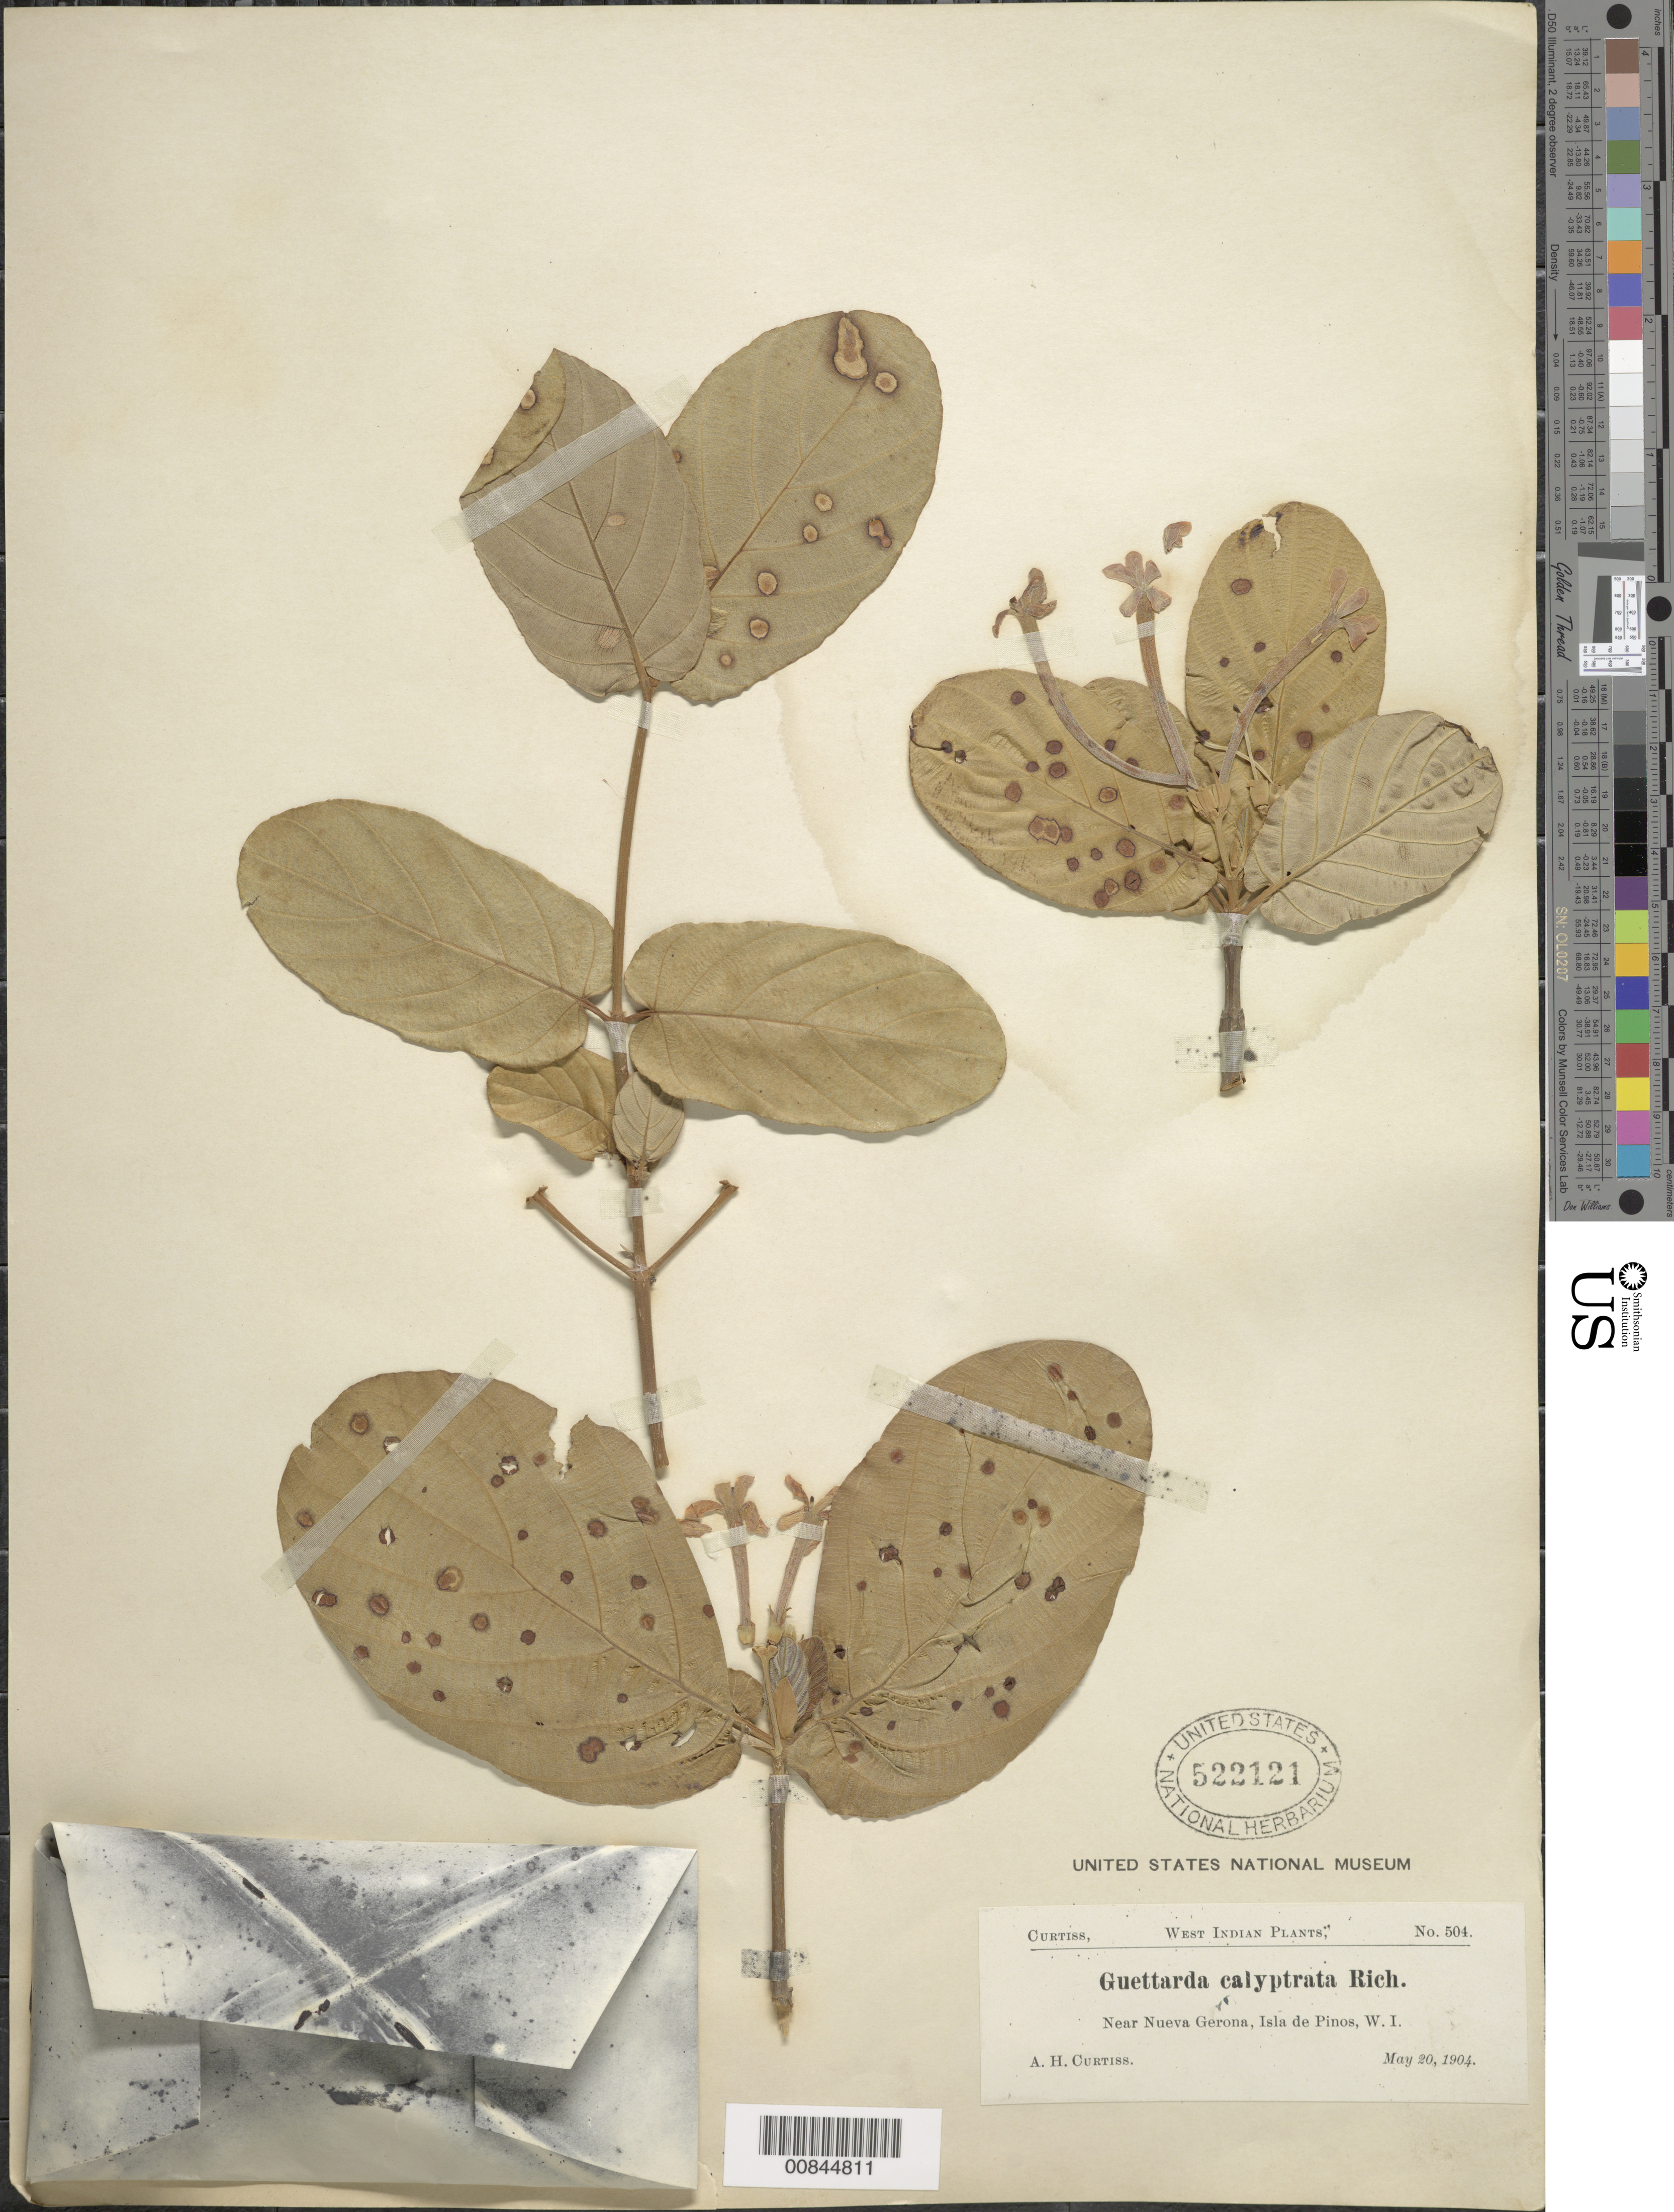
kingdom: Plantae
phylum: Tracheophyta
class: Magnoliopsida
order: Gentianales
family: Rubiaceae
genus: Guettarda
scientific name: Guettarda calyptrata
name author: A. Rich.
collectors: A. H. Curtiss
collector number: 504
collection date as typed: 20 May 1904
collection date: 1904-05-20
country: Cuba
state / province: Isla de La Juventud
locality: Near Nueva Gerona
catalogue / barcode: US 522121